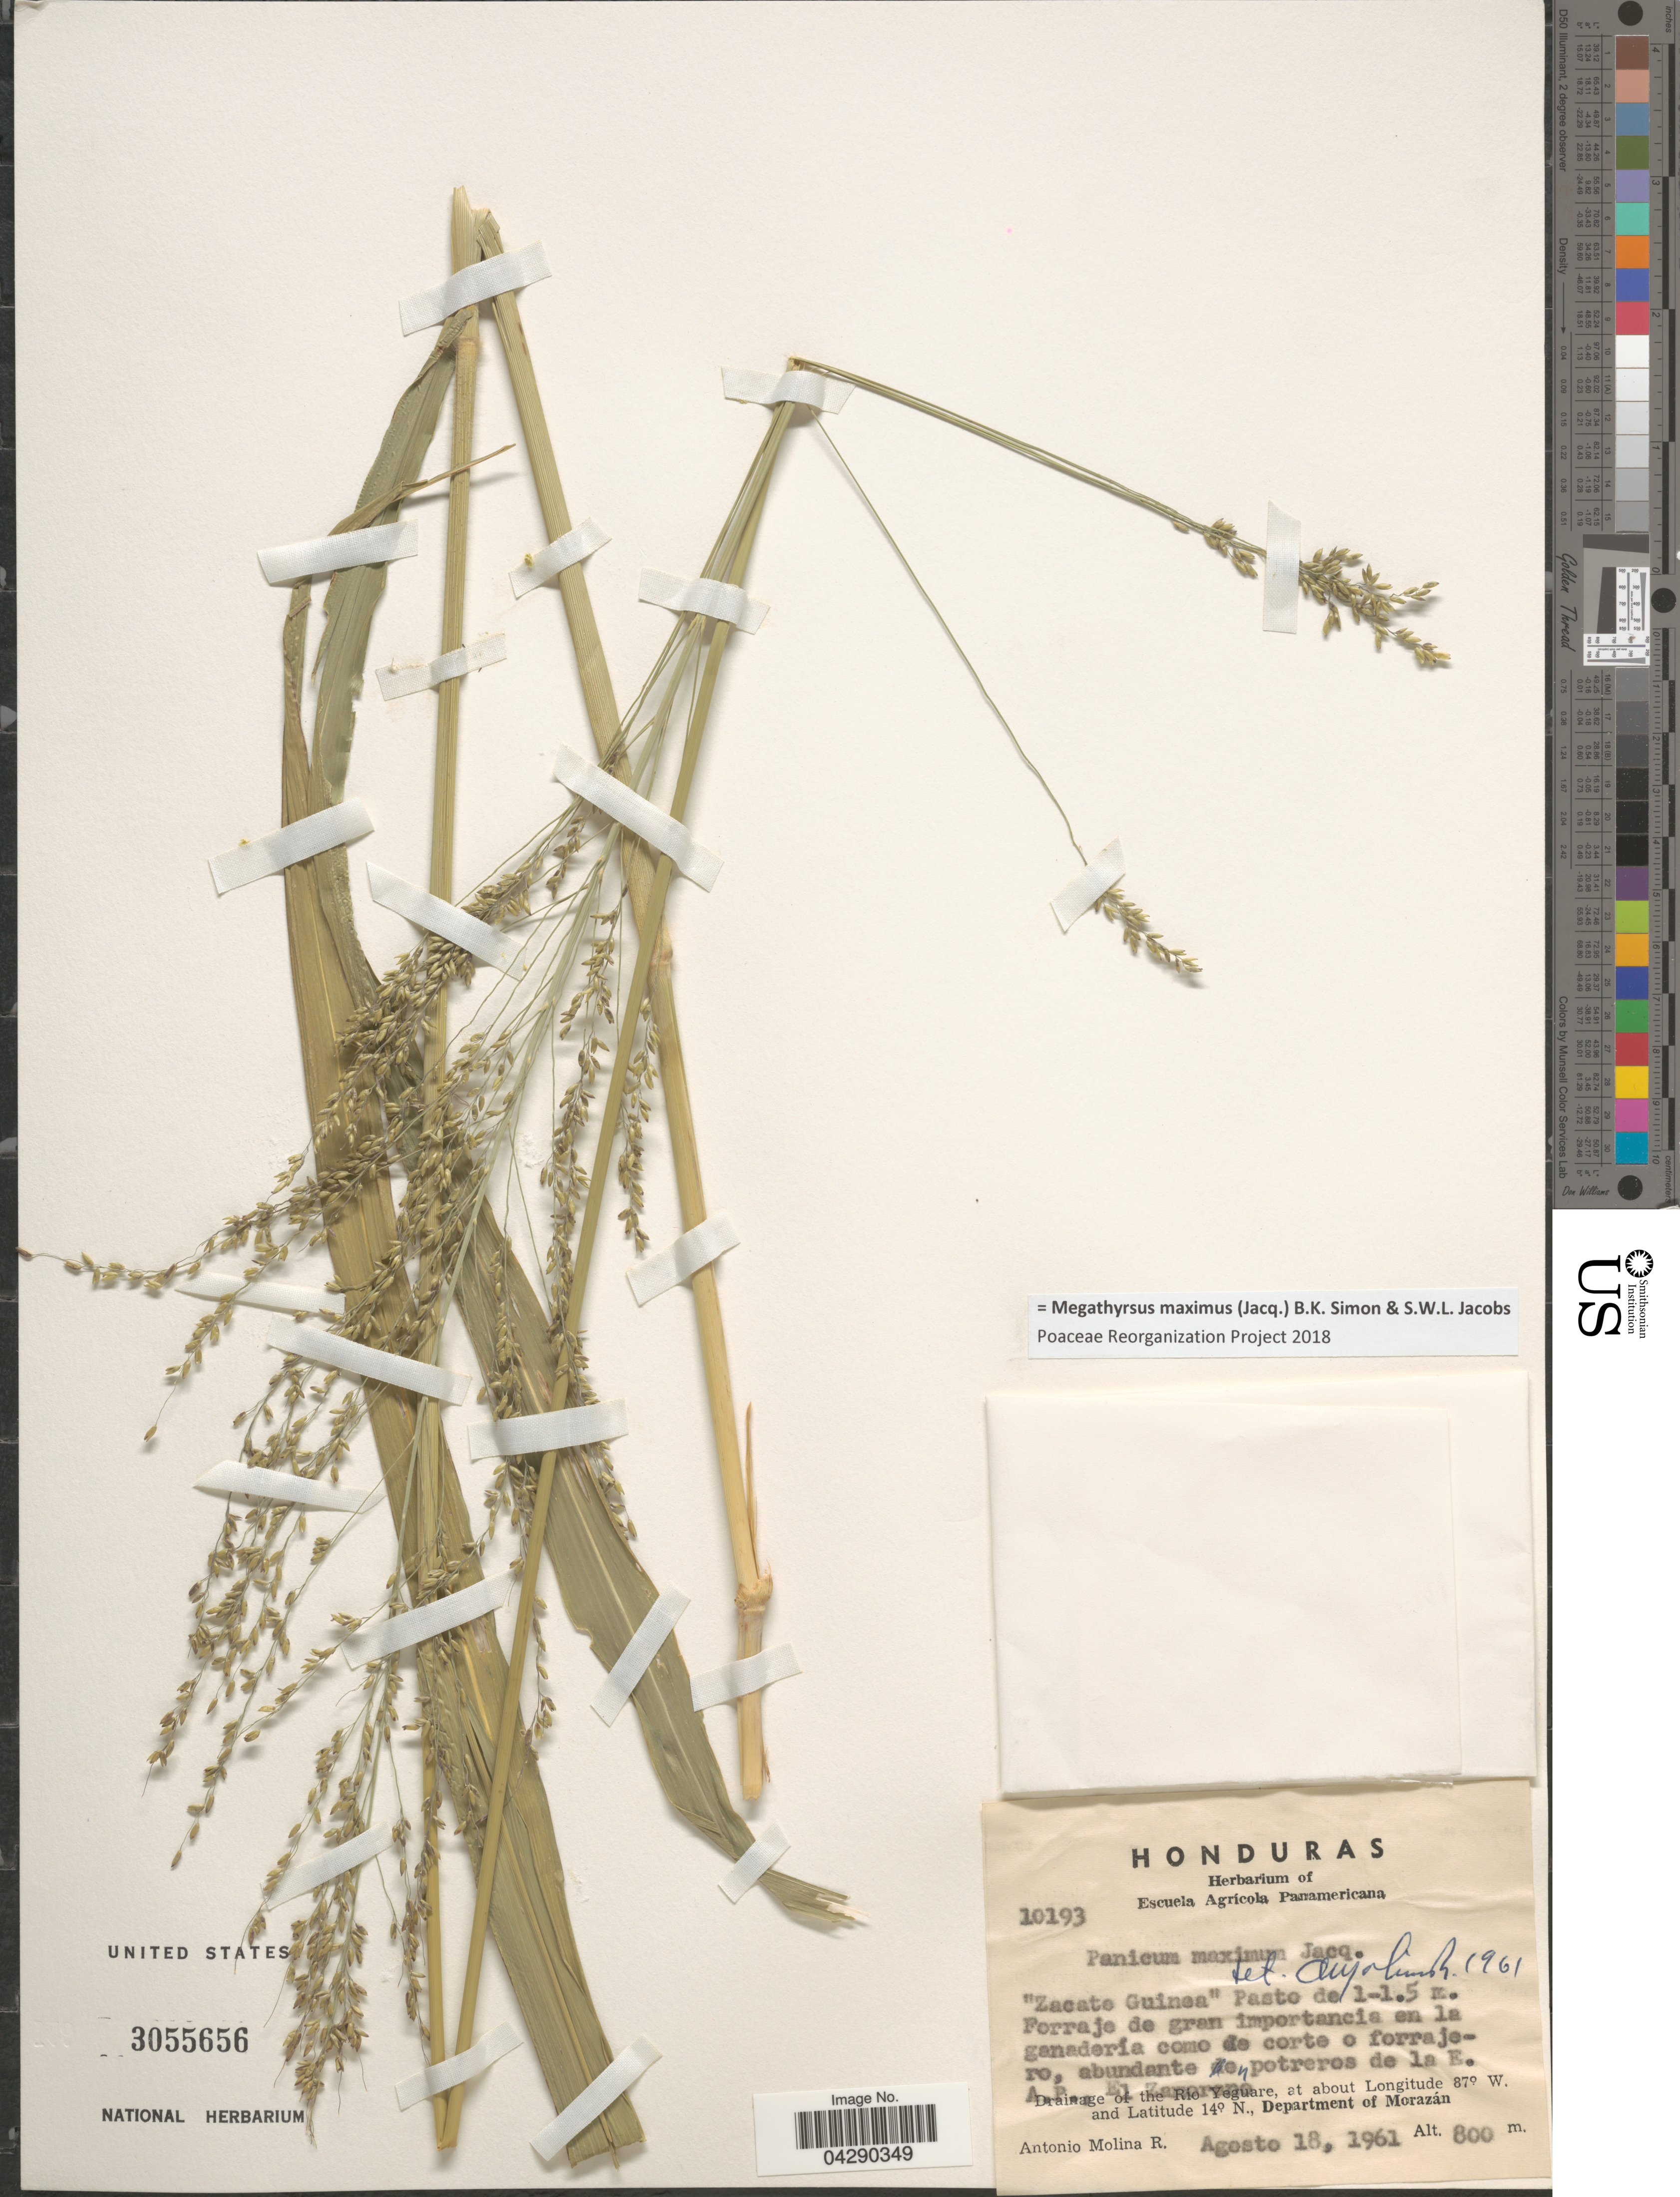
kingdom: Plantae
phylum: Tracheophyta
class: Liliopsida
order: Poales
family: Poaceae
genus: Megathyrsus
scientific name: Megathyrsus maximus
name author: (Jacq.) B.K. Simon & S.W.L. Jacobs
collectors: A. Molina R.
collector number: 10193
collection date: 1961-08-18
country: Honduras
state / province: Fco. Morazán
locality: Abundante en potreros de la E.A.P. El Zamorano. Drainage of the Rio Yeguare, Department of Morazán.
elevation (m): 800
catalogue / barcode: US 3055656